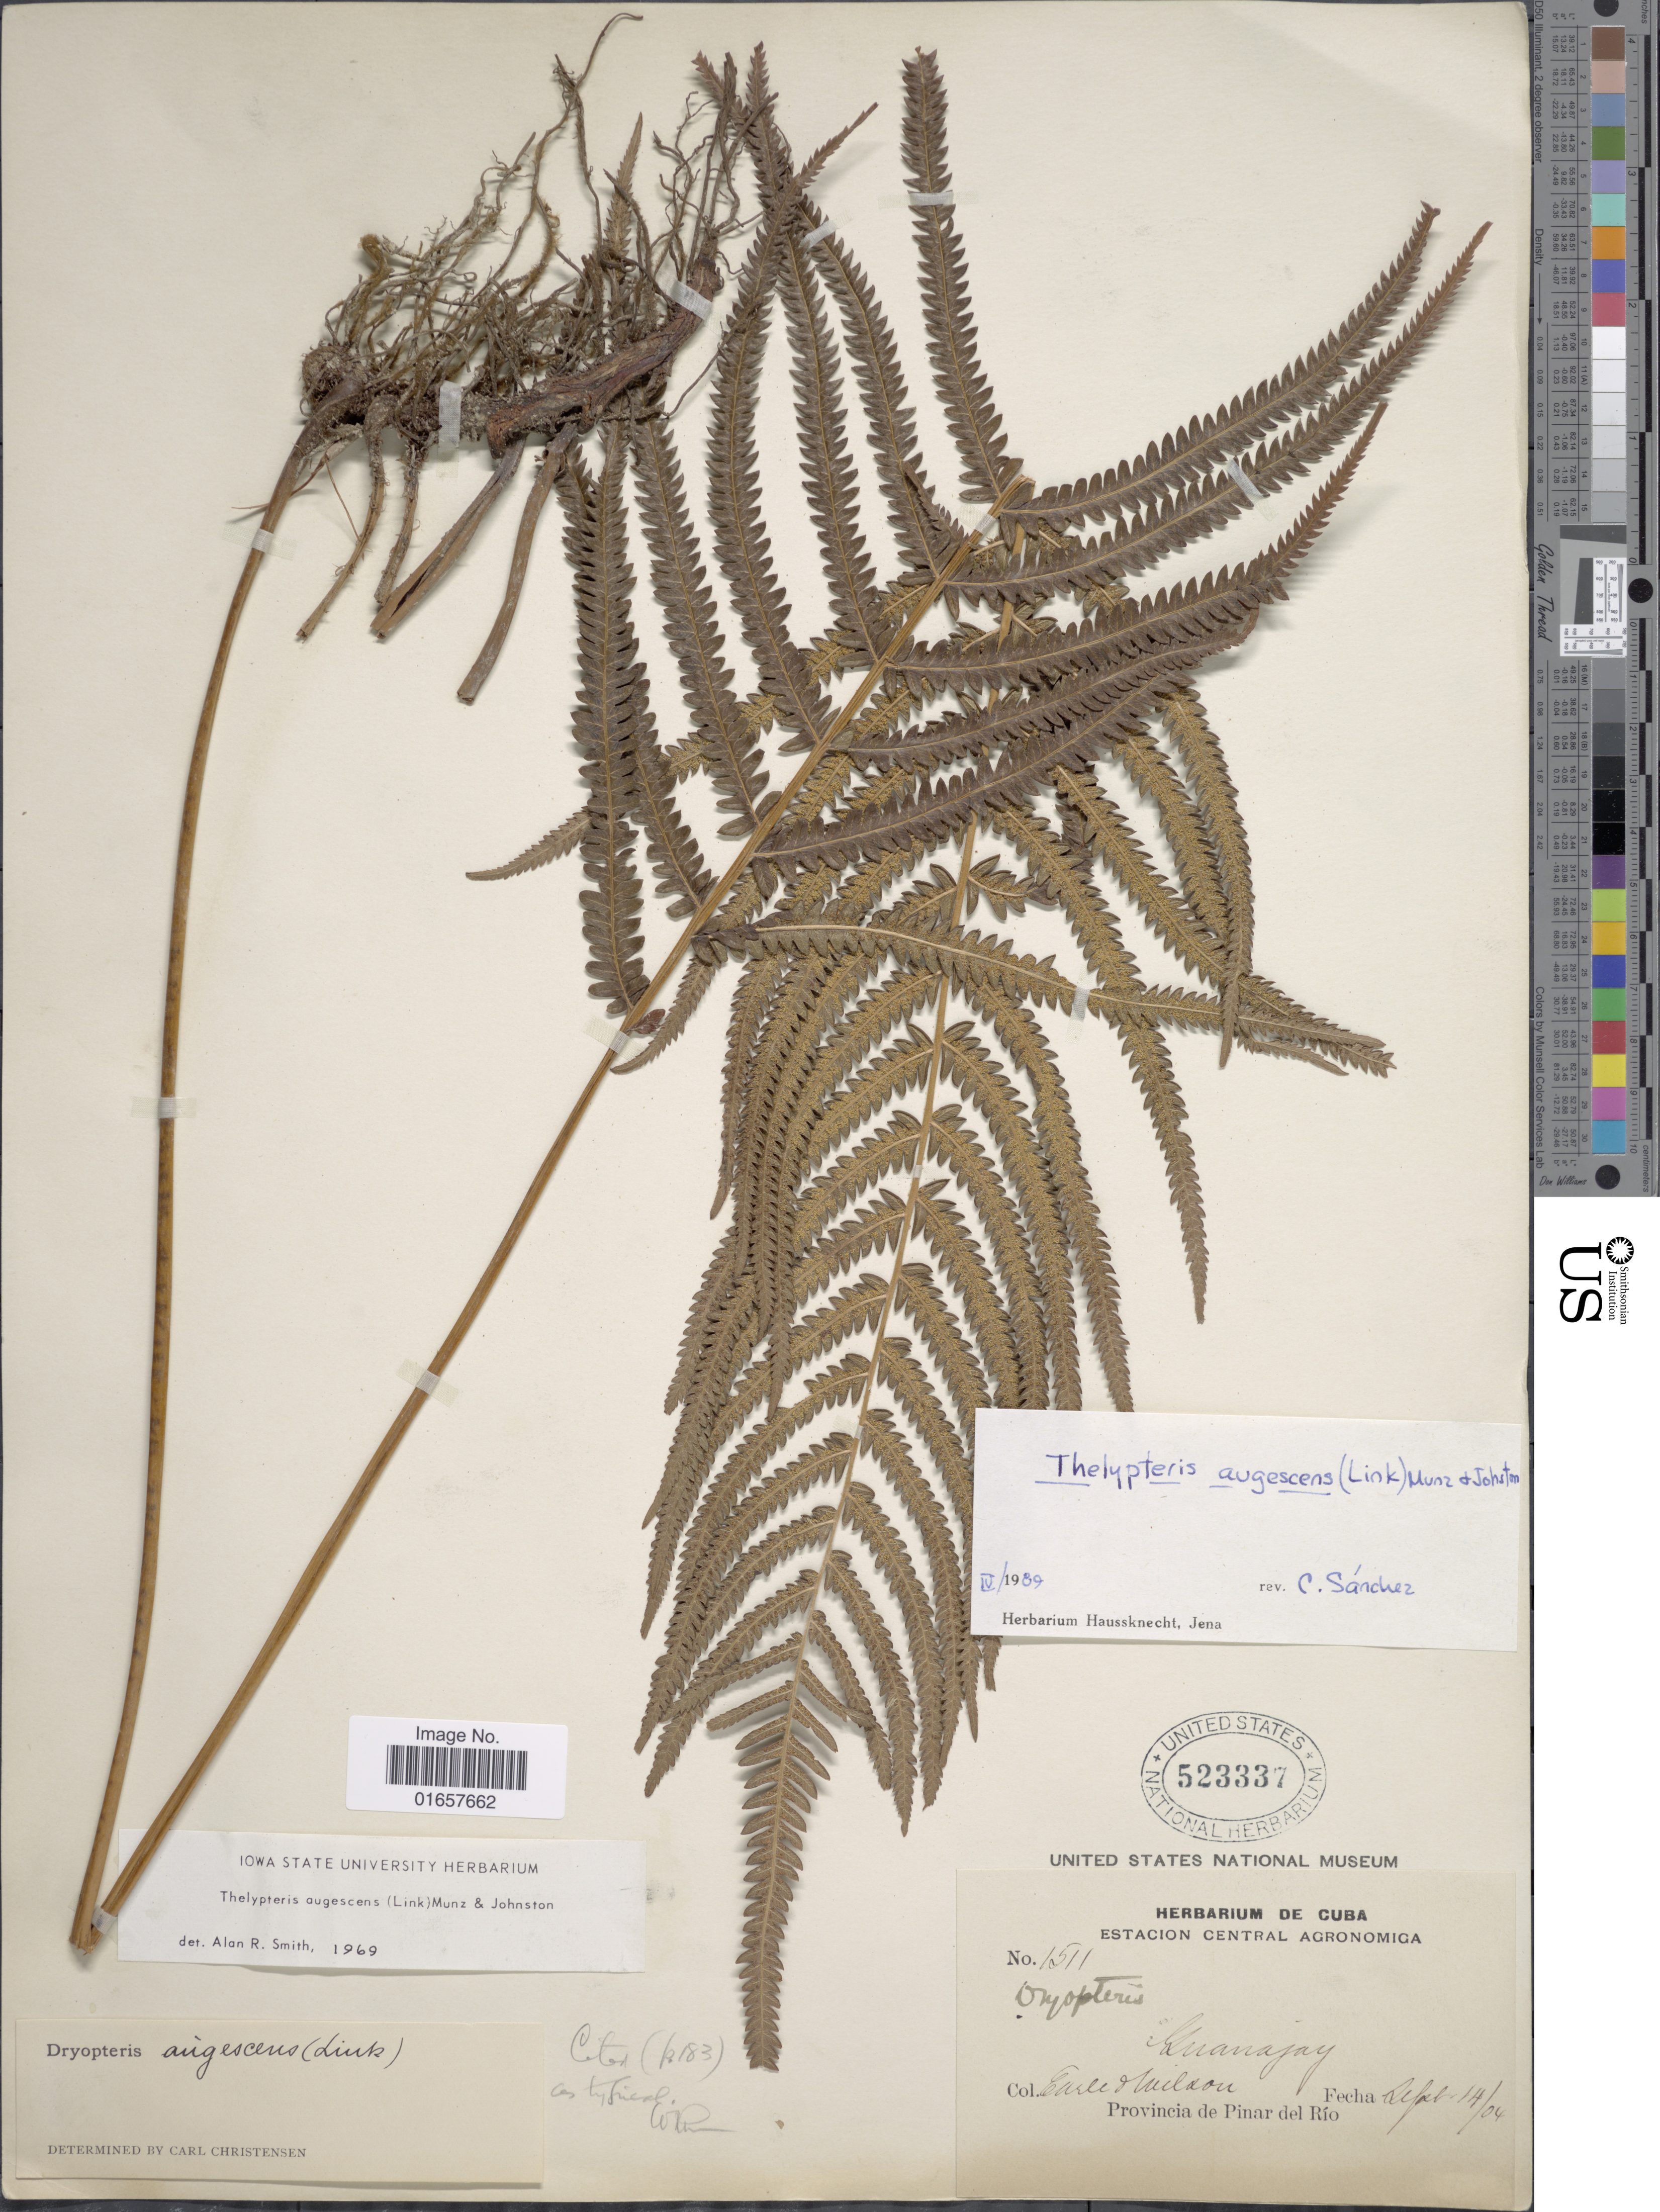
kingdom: Plantae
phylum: Tracheophyta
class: Polypodiopsida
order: Polypodiales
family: Thelypteridaceae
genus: Christella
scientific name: Christella augescens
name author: (Link) Pic. Serm.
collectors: F. S. Earle & -- Wilson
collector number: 1511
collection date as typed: Sept. 14 04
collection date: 1904-09-14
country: Cuba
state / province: Artemisa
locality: Guanajay, Pinar del Río Province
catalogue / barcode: US 52337